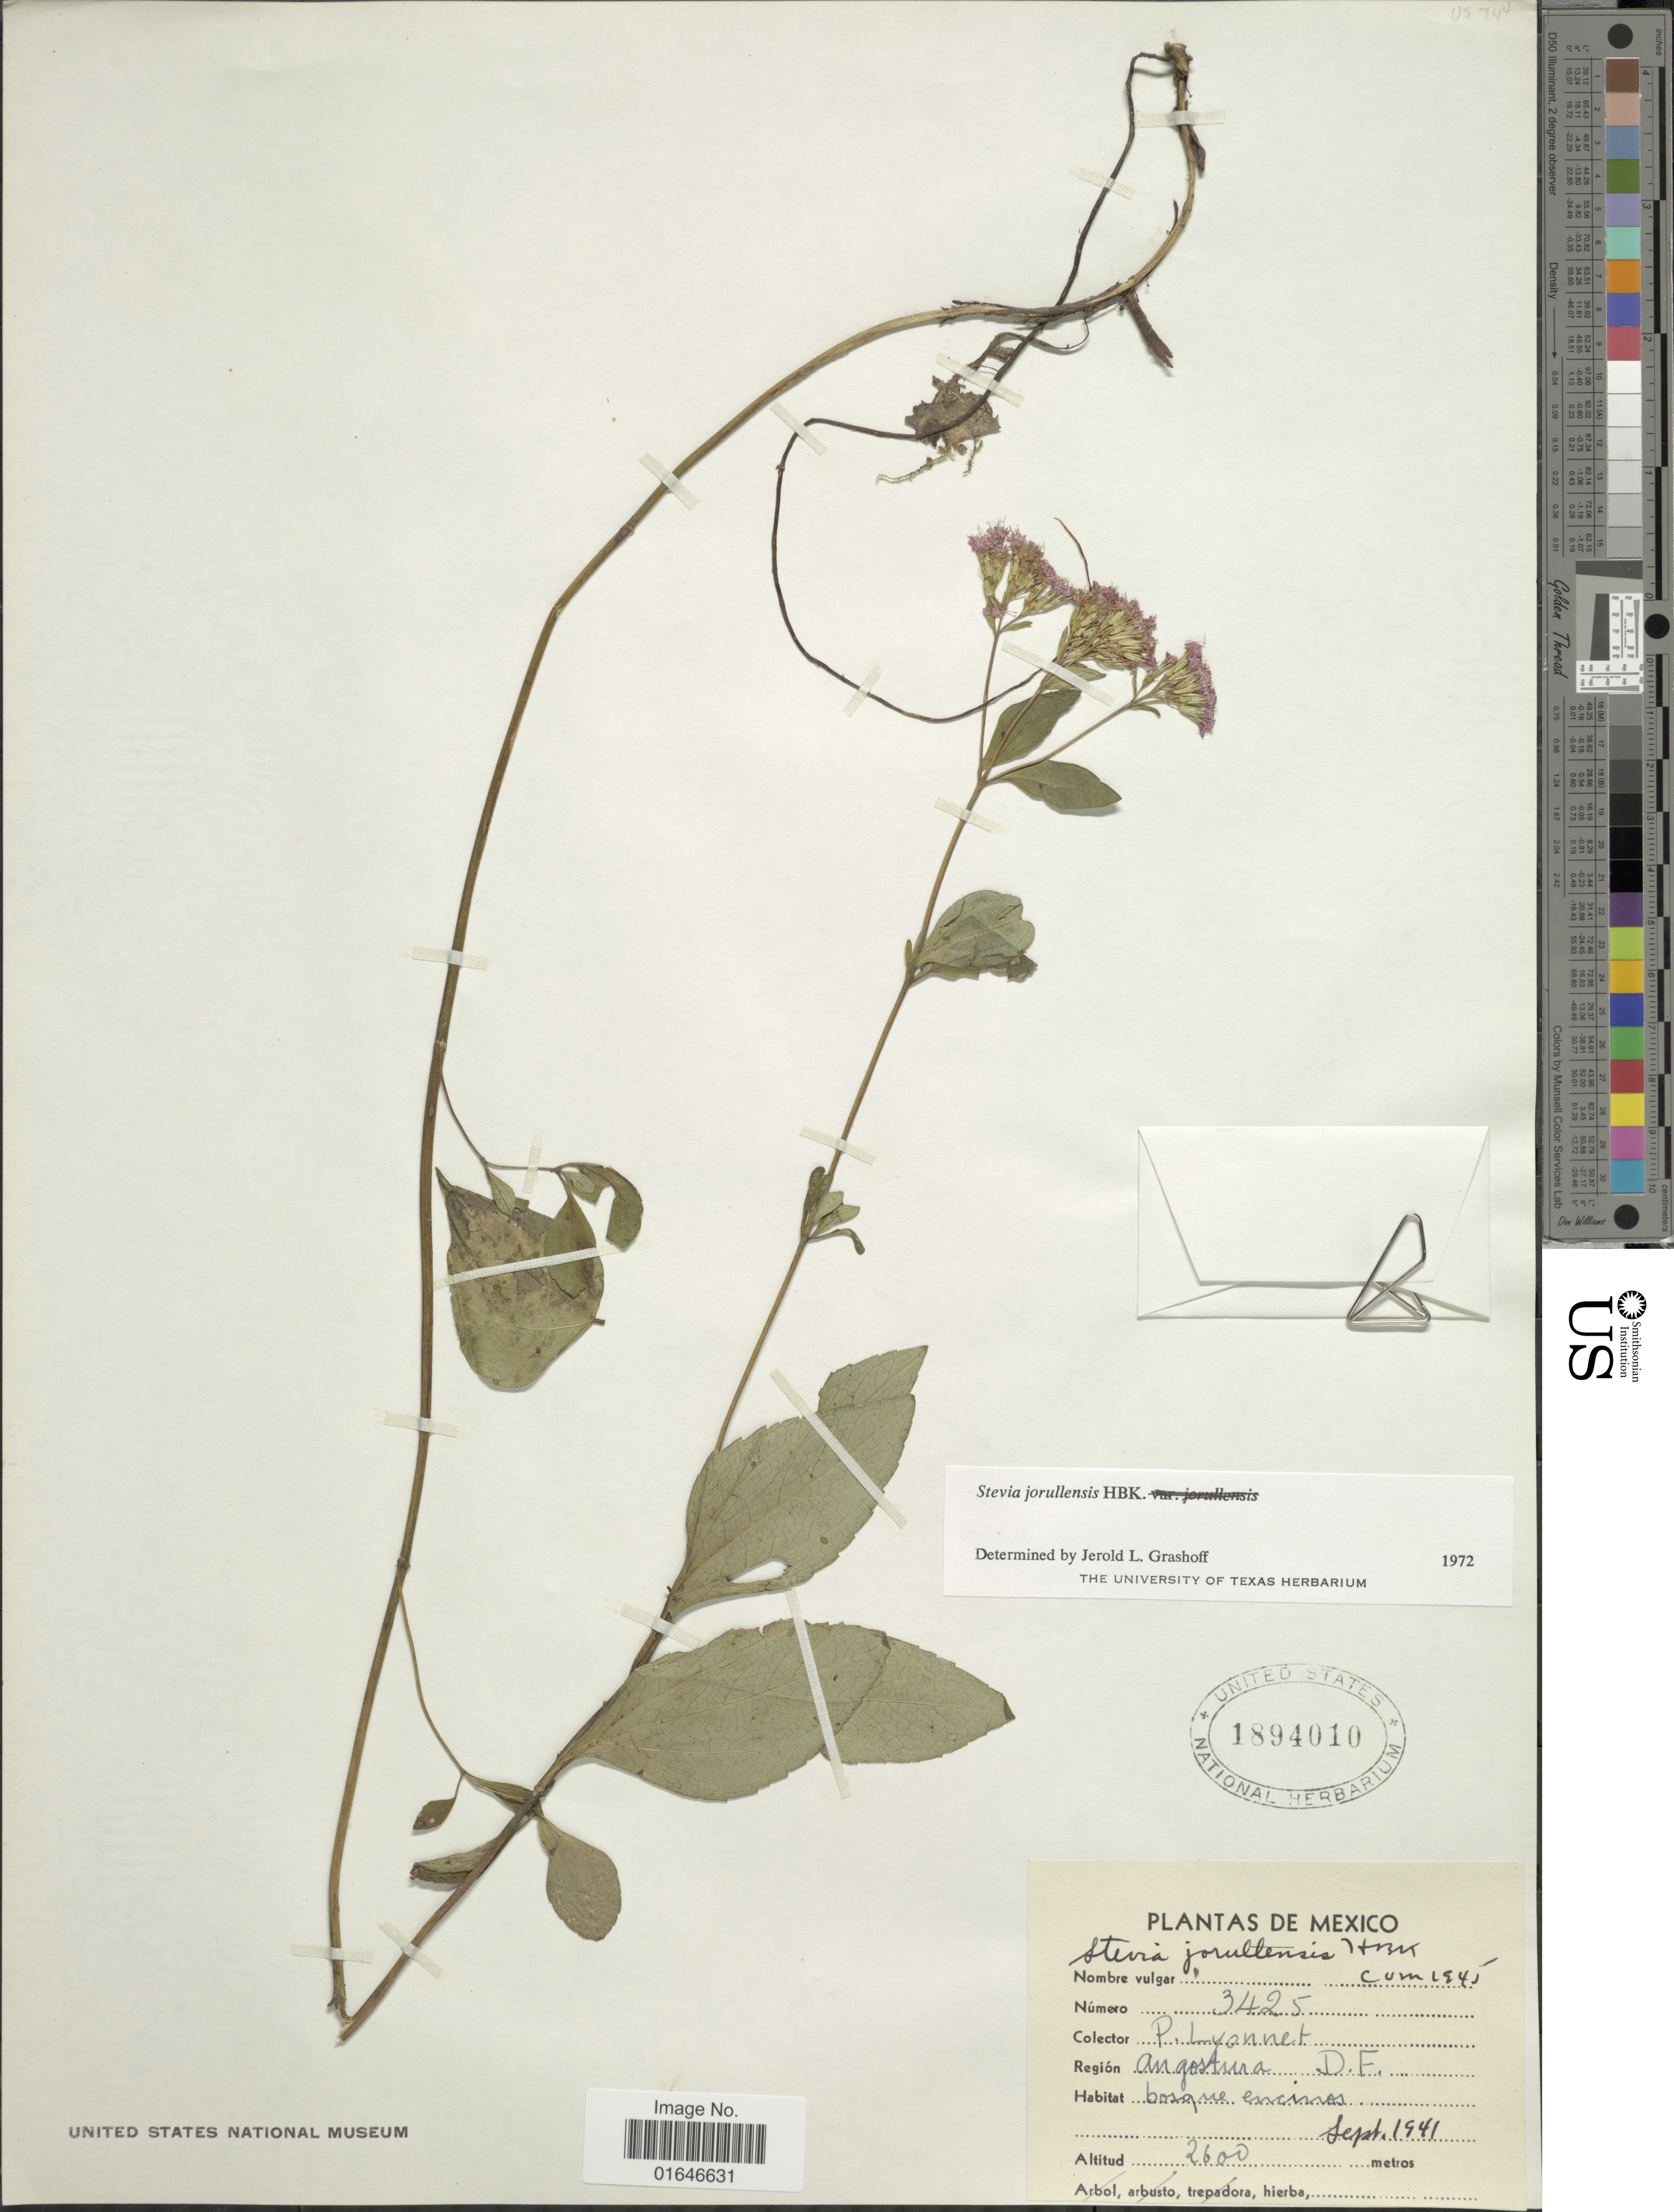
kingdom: Plantae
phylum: Tracheophyta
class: Magnoliopsida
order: Asterales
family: Asteraceae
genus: Stevia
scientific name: Stevia jorullensis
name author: Kunth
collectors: P. Lyonnet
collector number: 3425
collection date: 1941-09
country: Mexico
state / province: Distrito Federal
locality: Angostura, D. F. bosque encinos.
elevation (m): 2600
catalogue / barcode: US 1894010